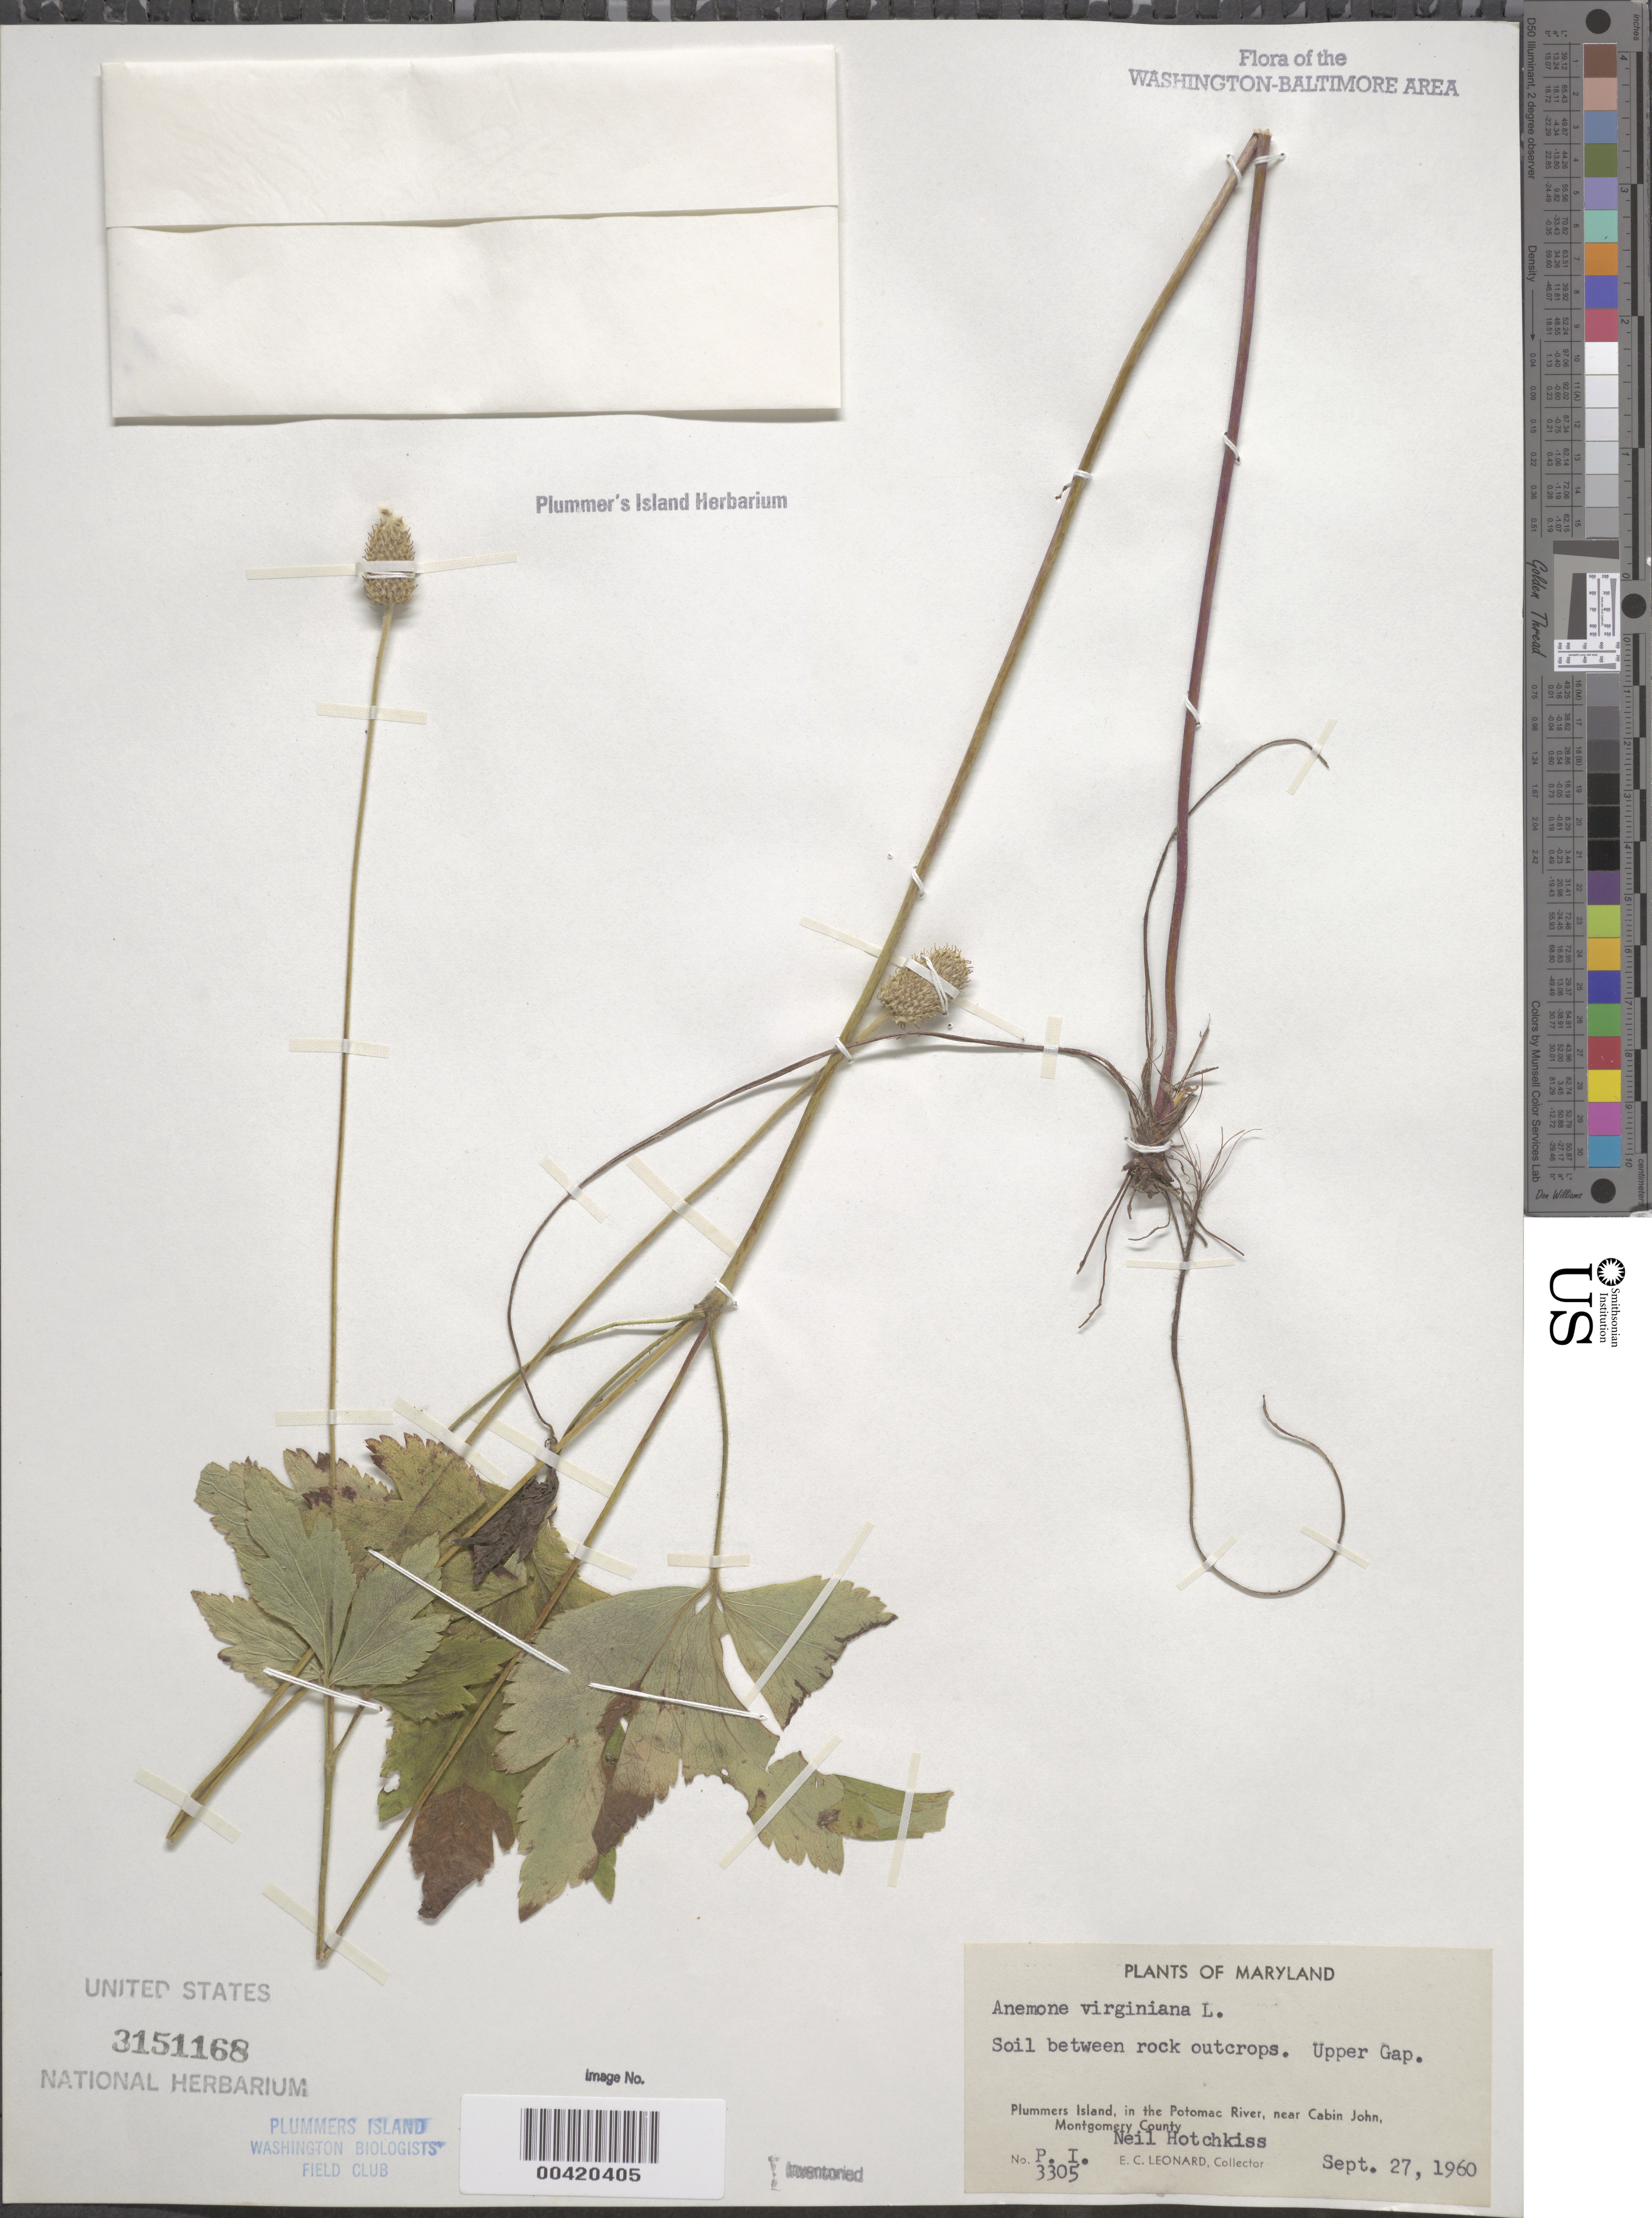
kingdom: Plantae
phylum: Tracheophyta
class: Magnoliopsida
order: Ranunculales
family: Ranunculaceae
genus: Anemone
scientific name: Anemone virginiana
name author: L.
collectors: E. C. Leonard & N. Hotchkiss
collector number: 3305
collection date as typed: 27 Sep 1960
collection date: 1960-09-27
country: United States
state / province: Maryland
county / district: Montgomery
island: Plummers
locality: Plummer's Island; Upper Gap C. & O. Canal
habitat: Soil between rock outcrops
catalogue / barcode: US 3151168